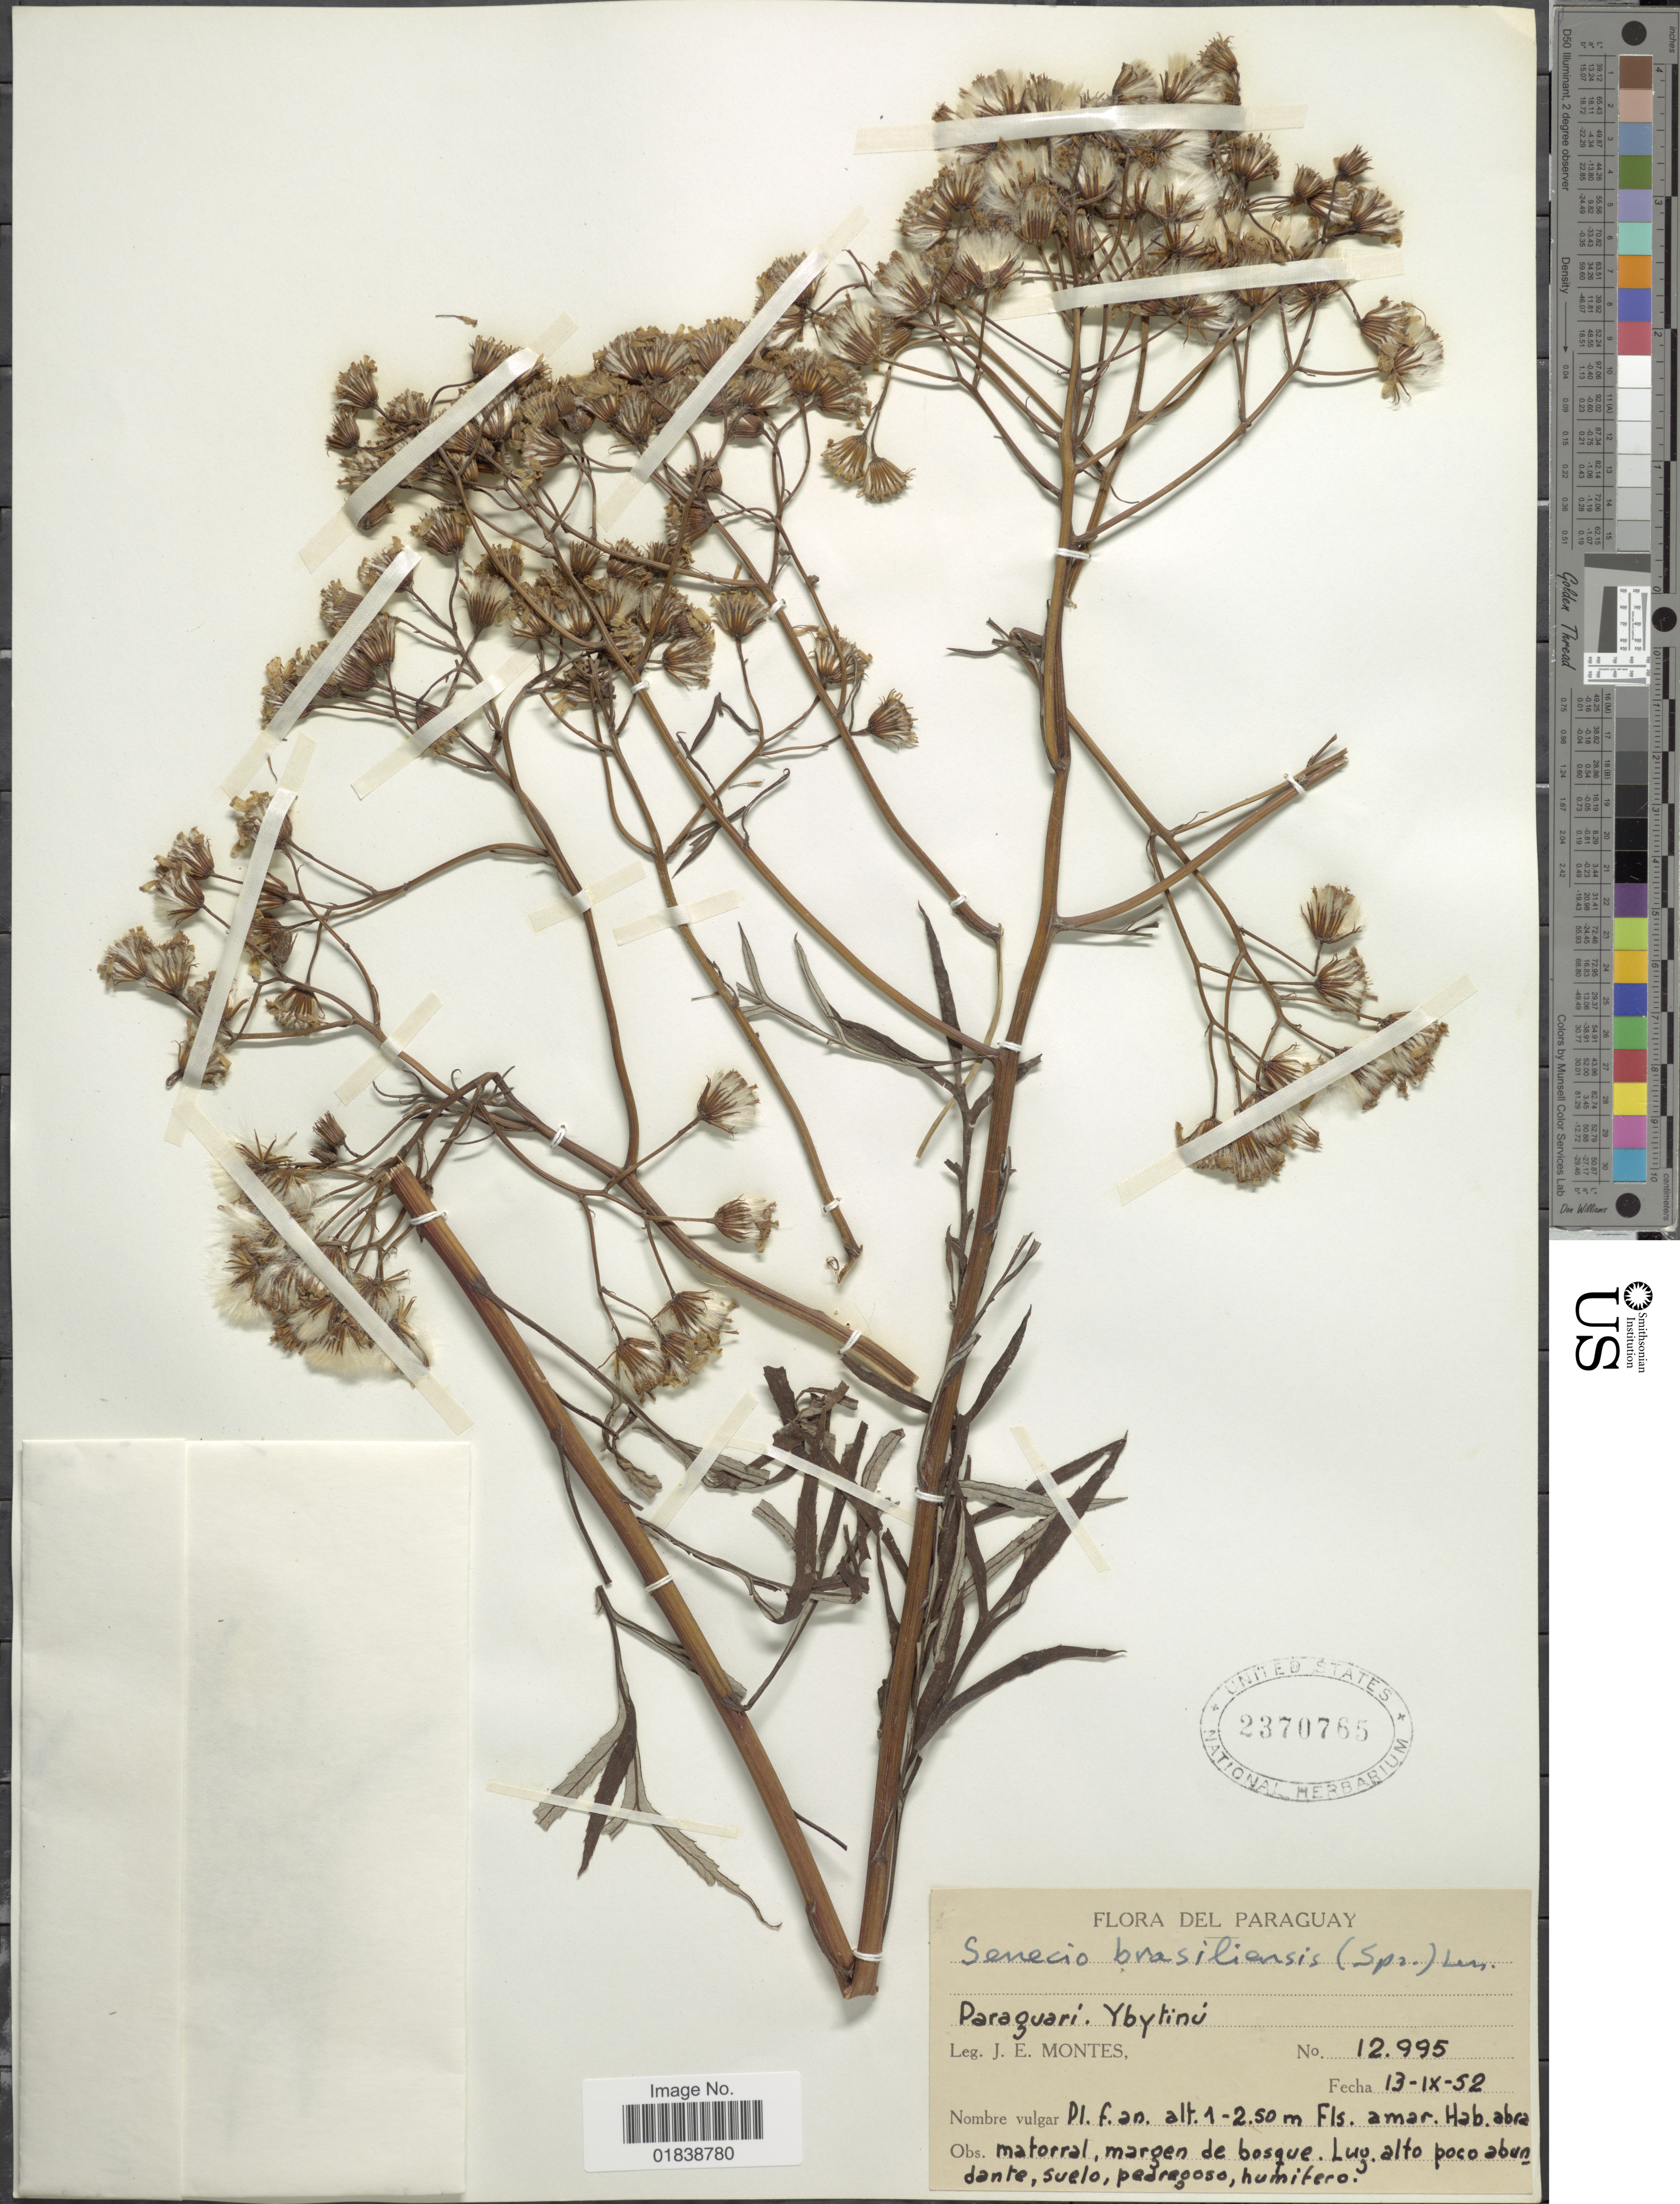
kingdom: Plantae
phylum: Tracheophyta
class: Magnoliopsida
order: Asterales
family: Asteraceae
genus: Senecio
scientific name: Senecio brasiliensis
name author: (Spreng.) Less.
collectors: J. E. Montes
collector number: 12995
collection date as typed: Transcribed d/m/y: 13/9/52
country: Paraguay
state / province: Paraguari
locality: Ybytinu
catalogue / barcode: US 2370765